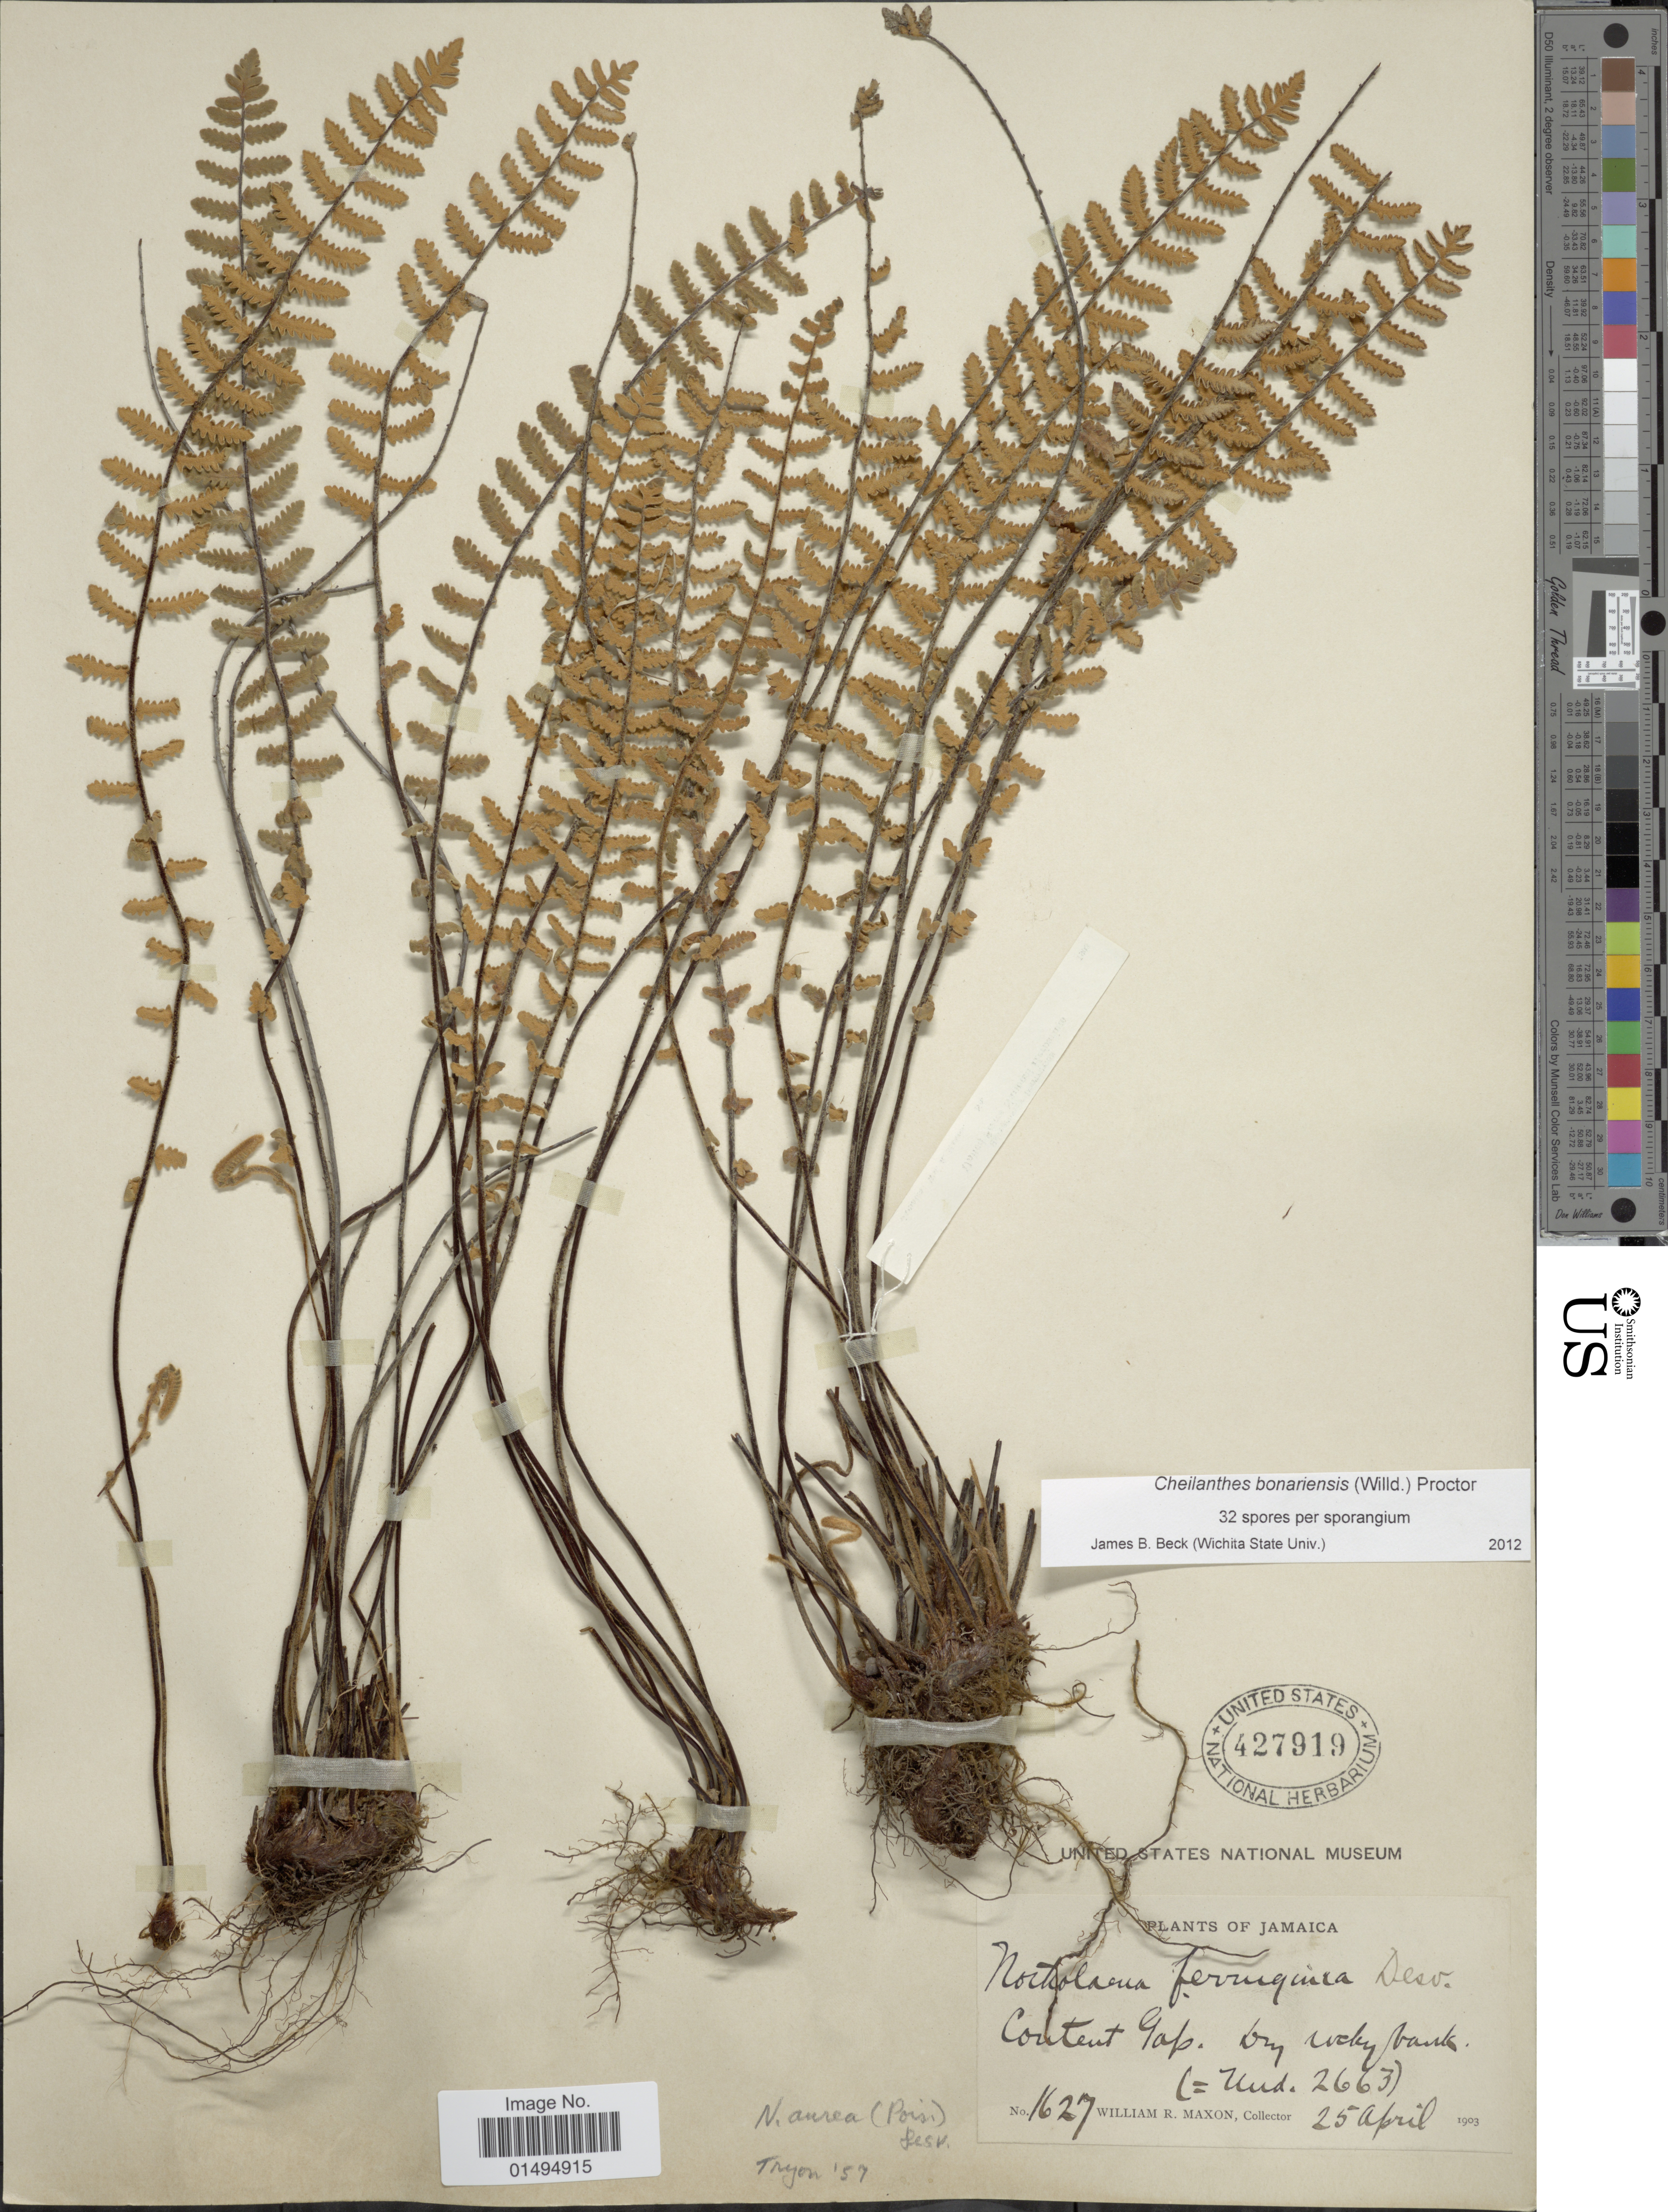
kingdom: Plantae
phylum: Tracheophyta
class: Polypodiopsida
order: Polypodiales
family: Pteridaceae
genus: Myriopteris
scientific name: Myriopteris aurea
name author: (Poir.) Grusz & Windham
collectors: W. R. Maxon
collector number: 1627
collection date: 1903-04-25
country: Jamaica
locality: Content Gap.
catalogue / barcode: US 427919